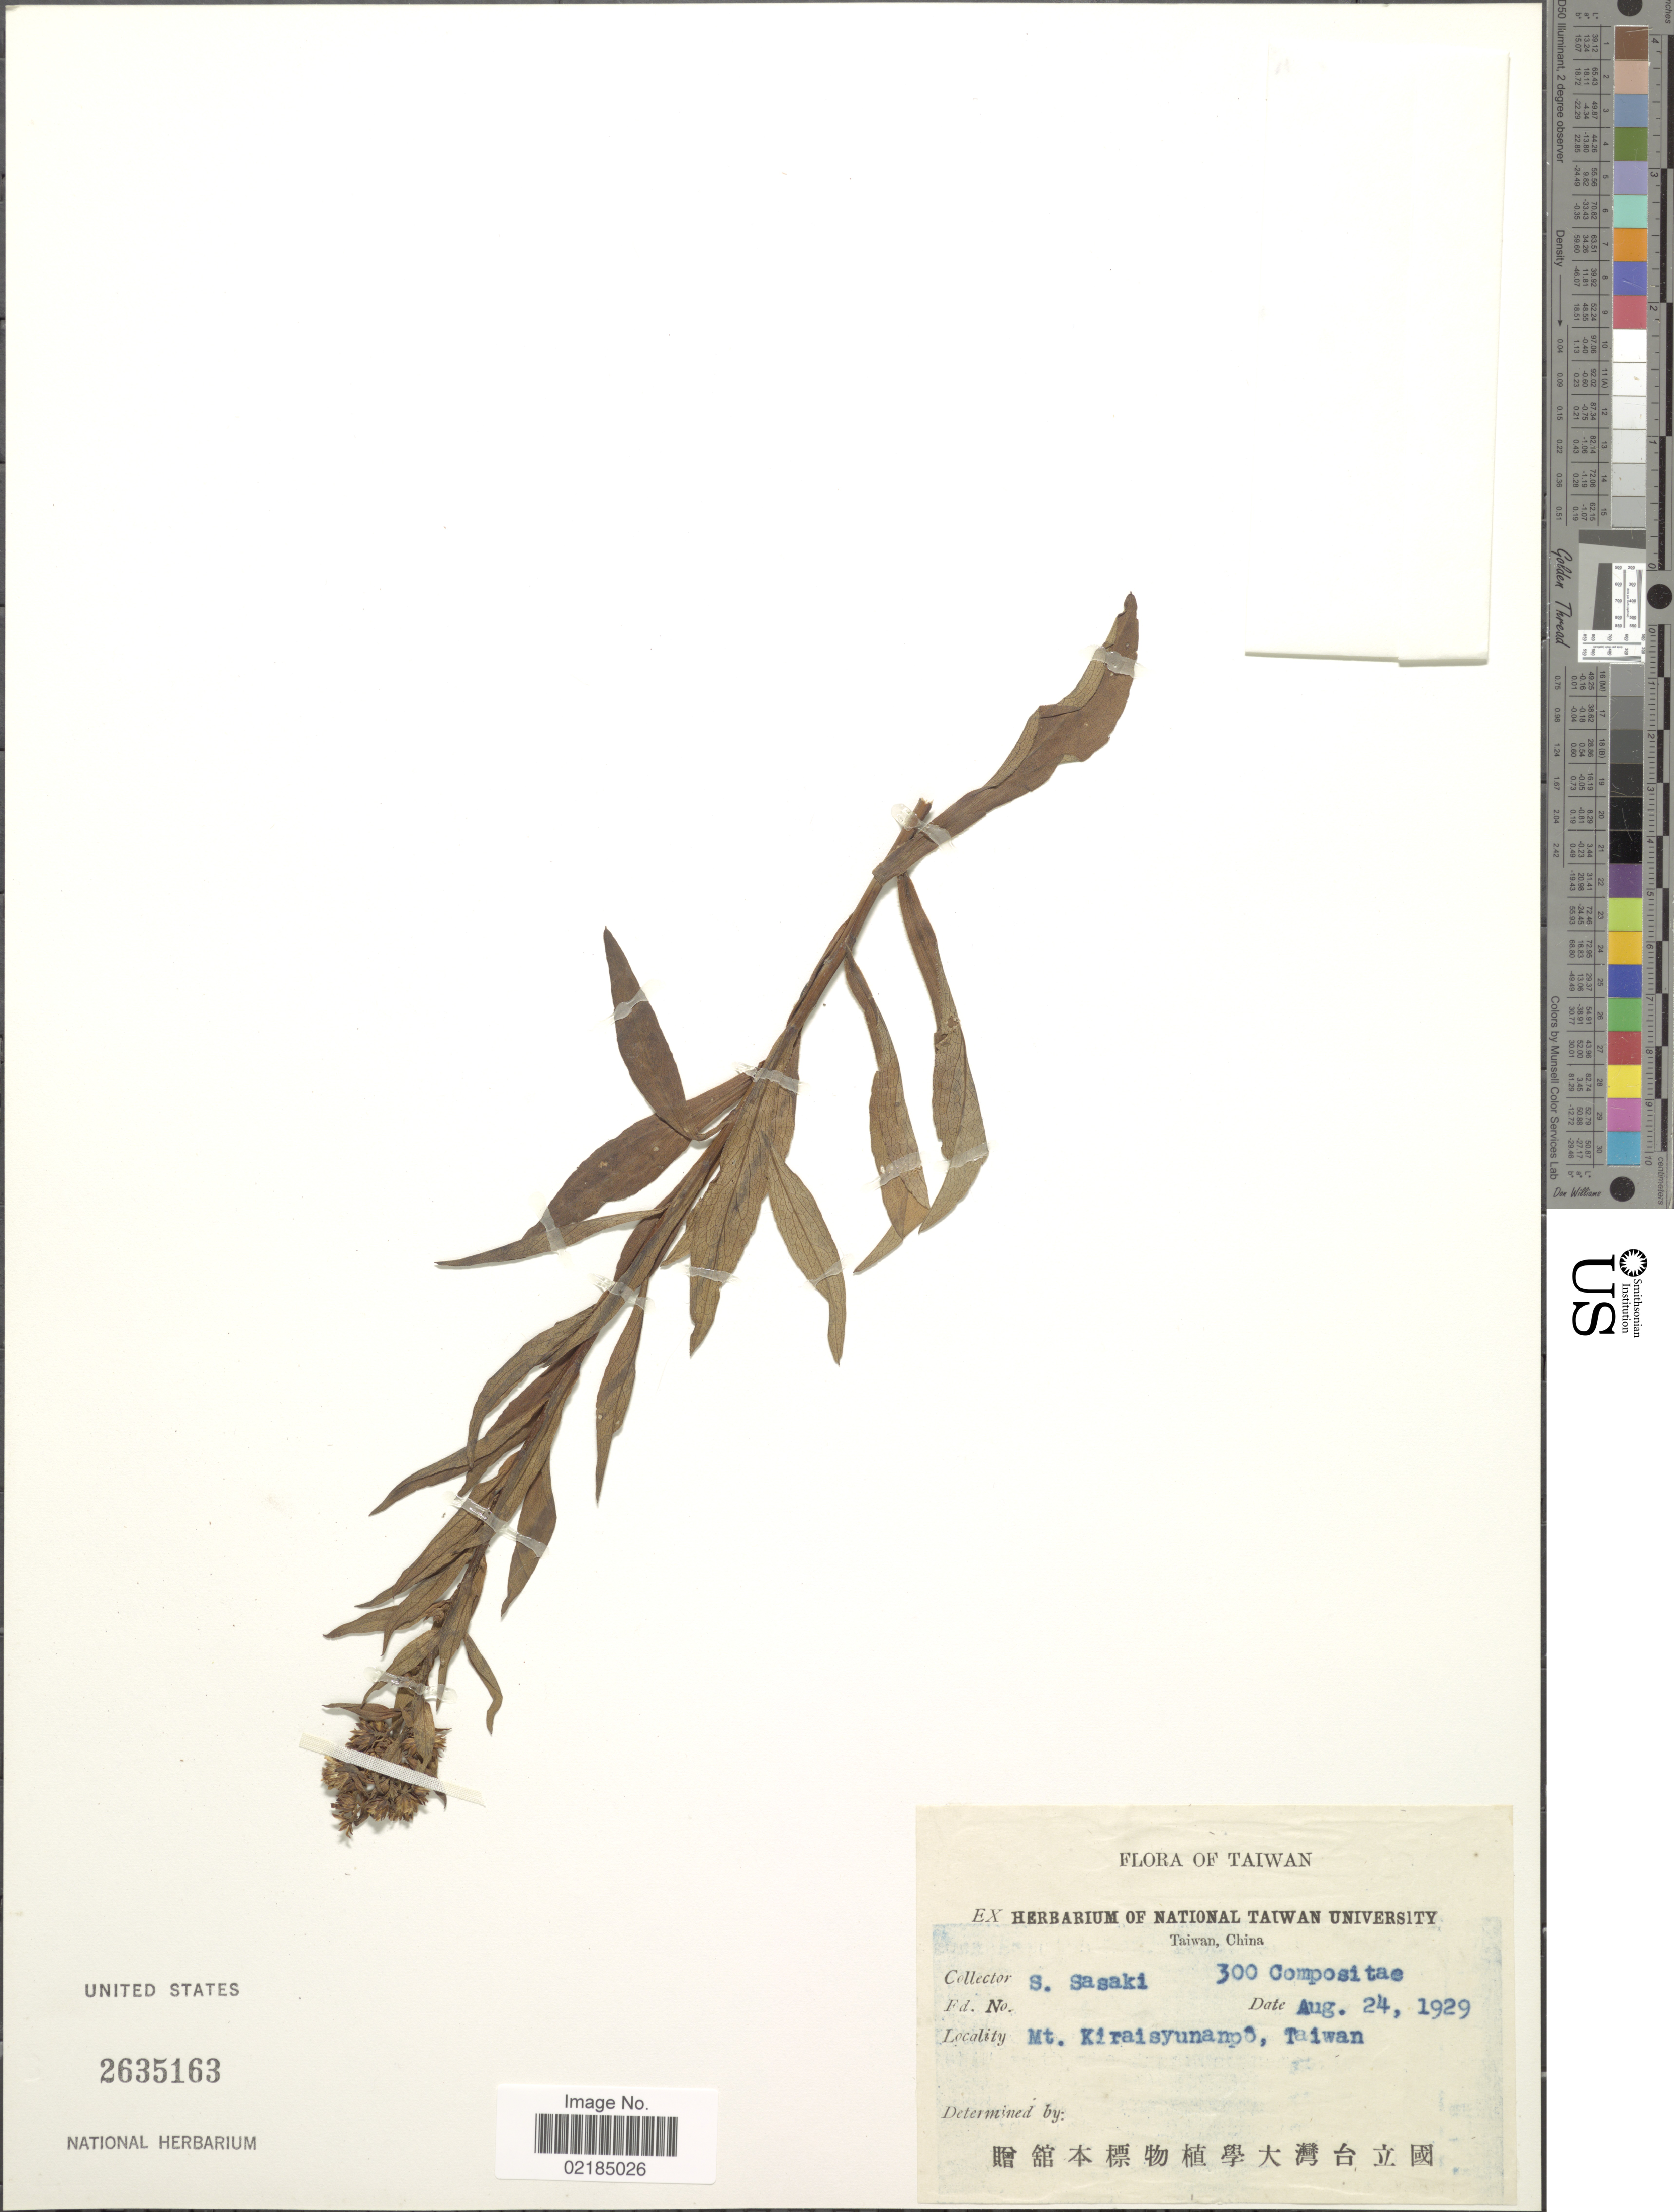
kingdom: Plantae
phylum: Tracheophyta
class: Magnoliopsida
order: Asterales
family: Asteraceae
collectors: S. Sasaki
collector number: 300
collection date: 1929-08-24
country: Taiwan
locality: Mt. Kiraisyunanpô, Taiwan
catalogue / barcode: US 2635163